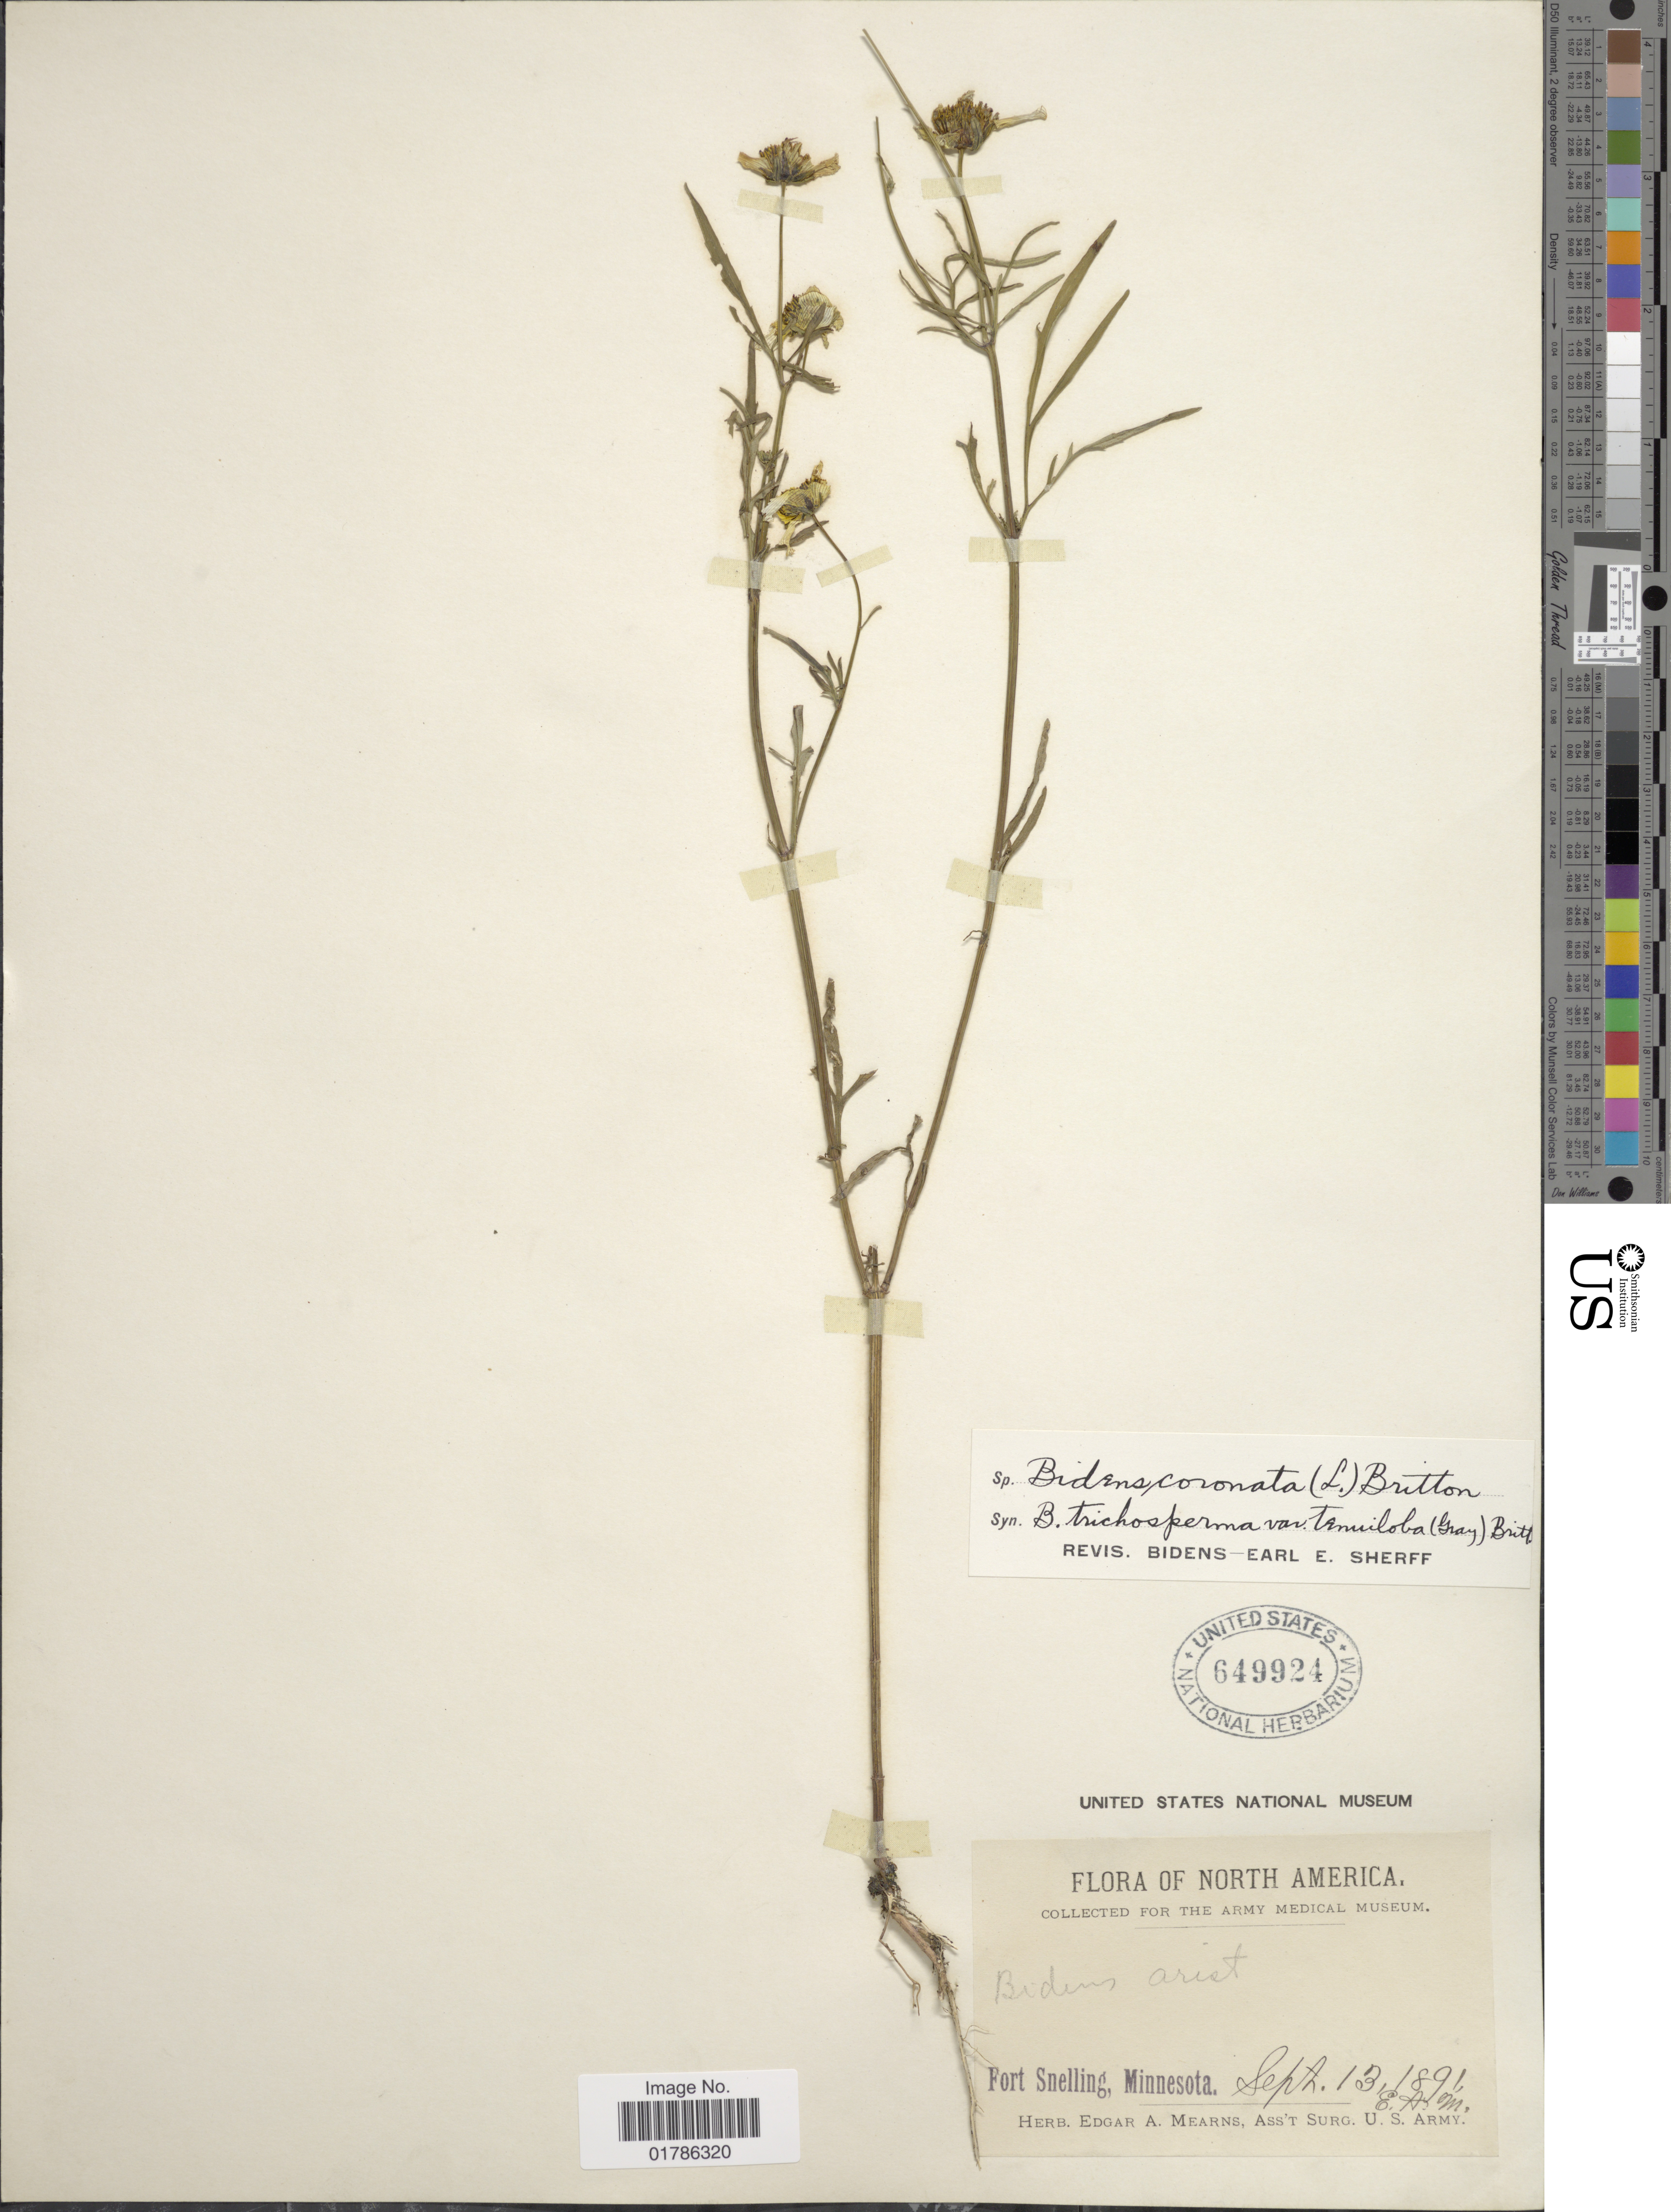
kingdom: Plantae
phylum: Tracheophyta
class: Magnoliopsida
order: Asterales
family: Asteraceae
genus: Bidens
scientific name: Bidens coronata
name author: (L.) Britton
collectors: E. A. Mearns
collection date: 1891-09-13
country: United States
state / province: Minnesota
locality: Fort Snelling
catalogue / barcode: US 649924